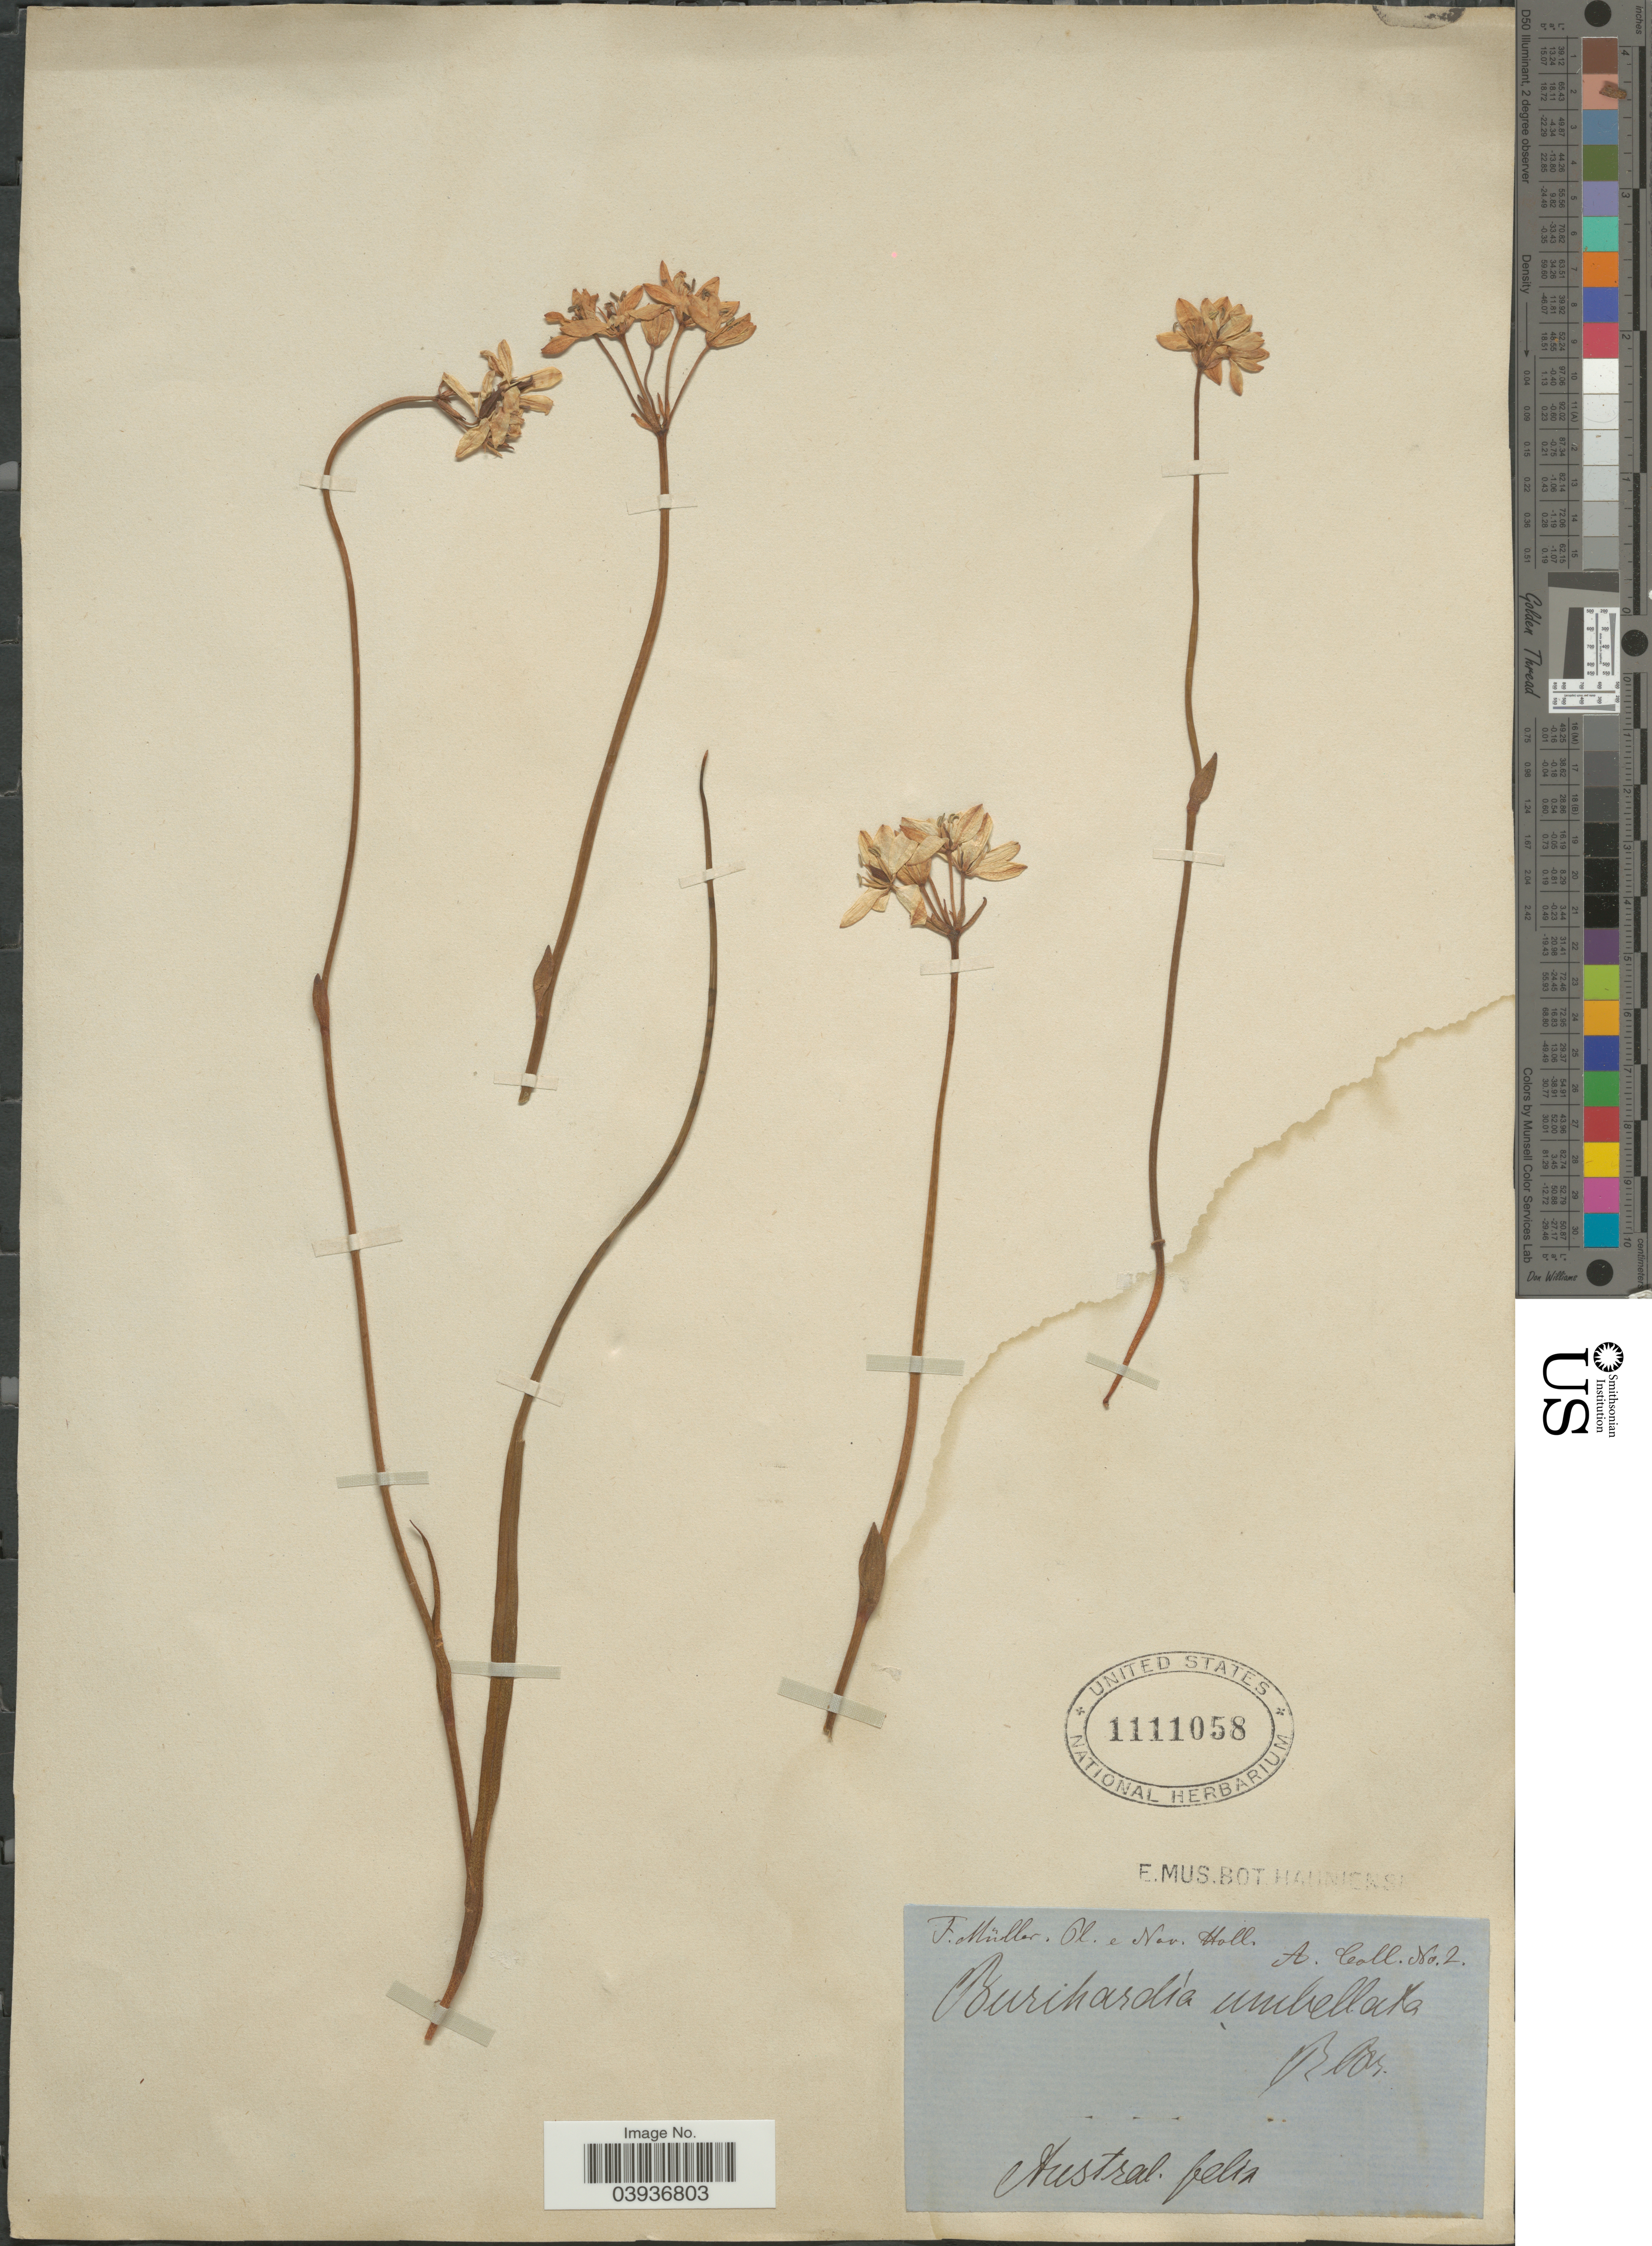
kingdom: Plantae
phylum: Tracheophyta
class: Liliopsida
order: Liliales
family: Colchicaceae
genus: Burchardia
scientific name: Burchardia umbellata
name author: R. Br.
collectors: F. Müller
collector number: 2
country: Australia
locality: Austral. felix.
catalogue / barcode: US 1111058